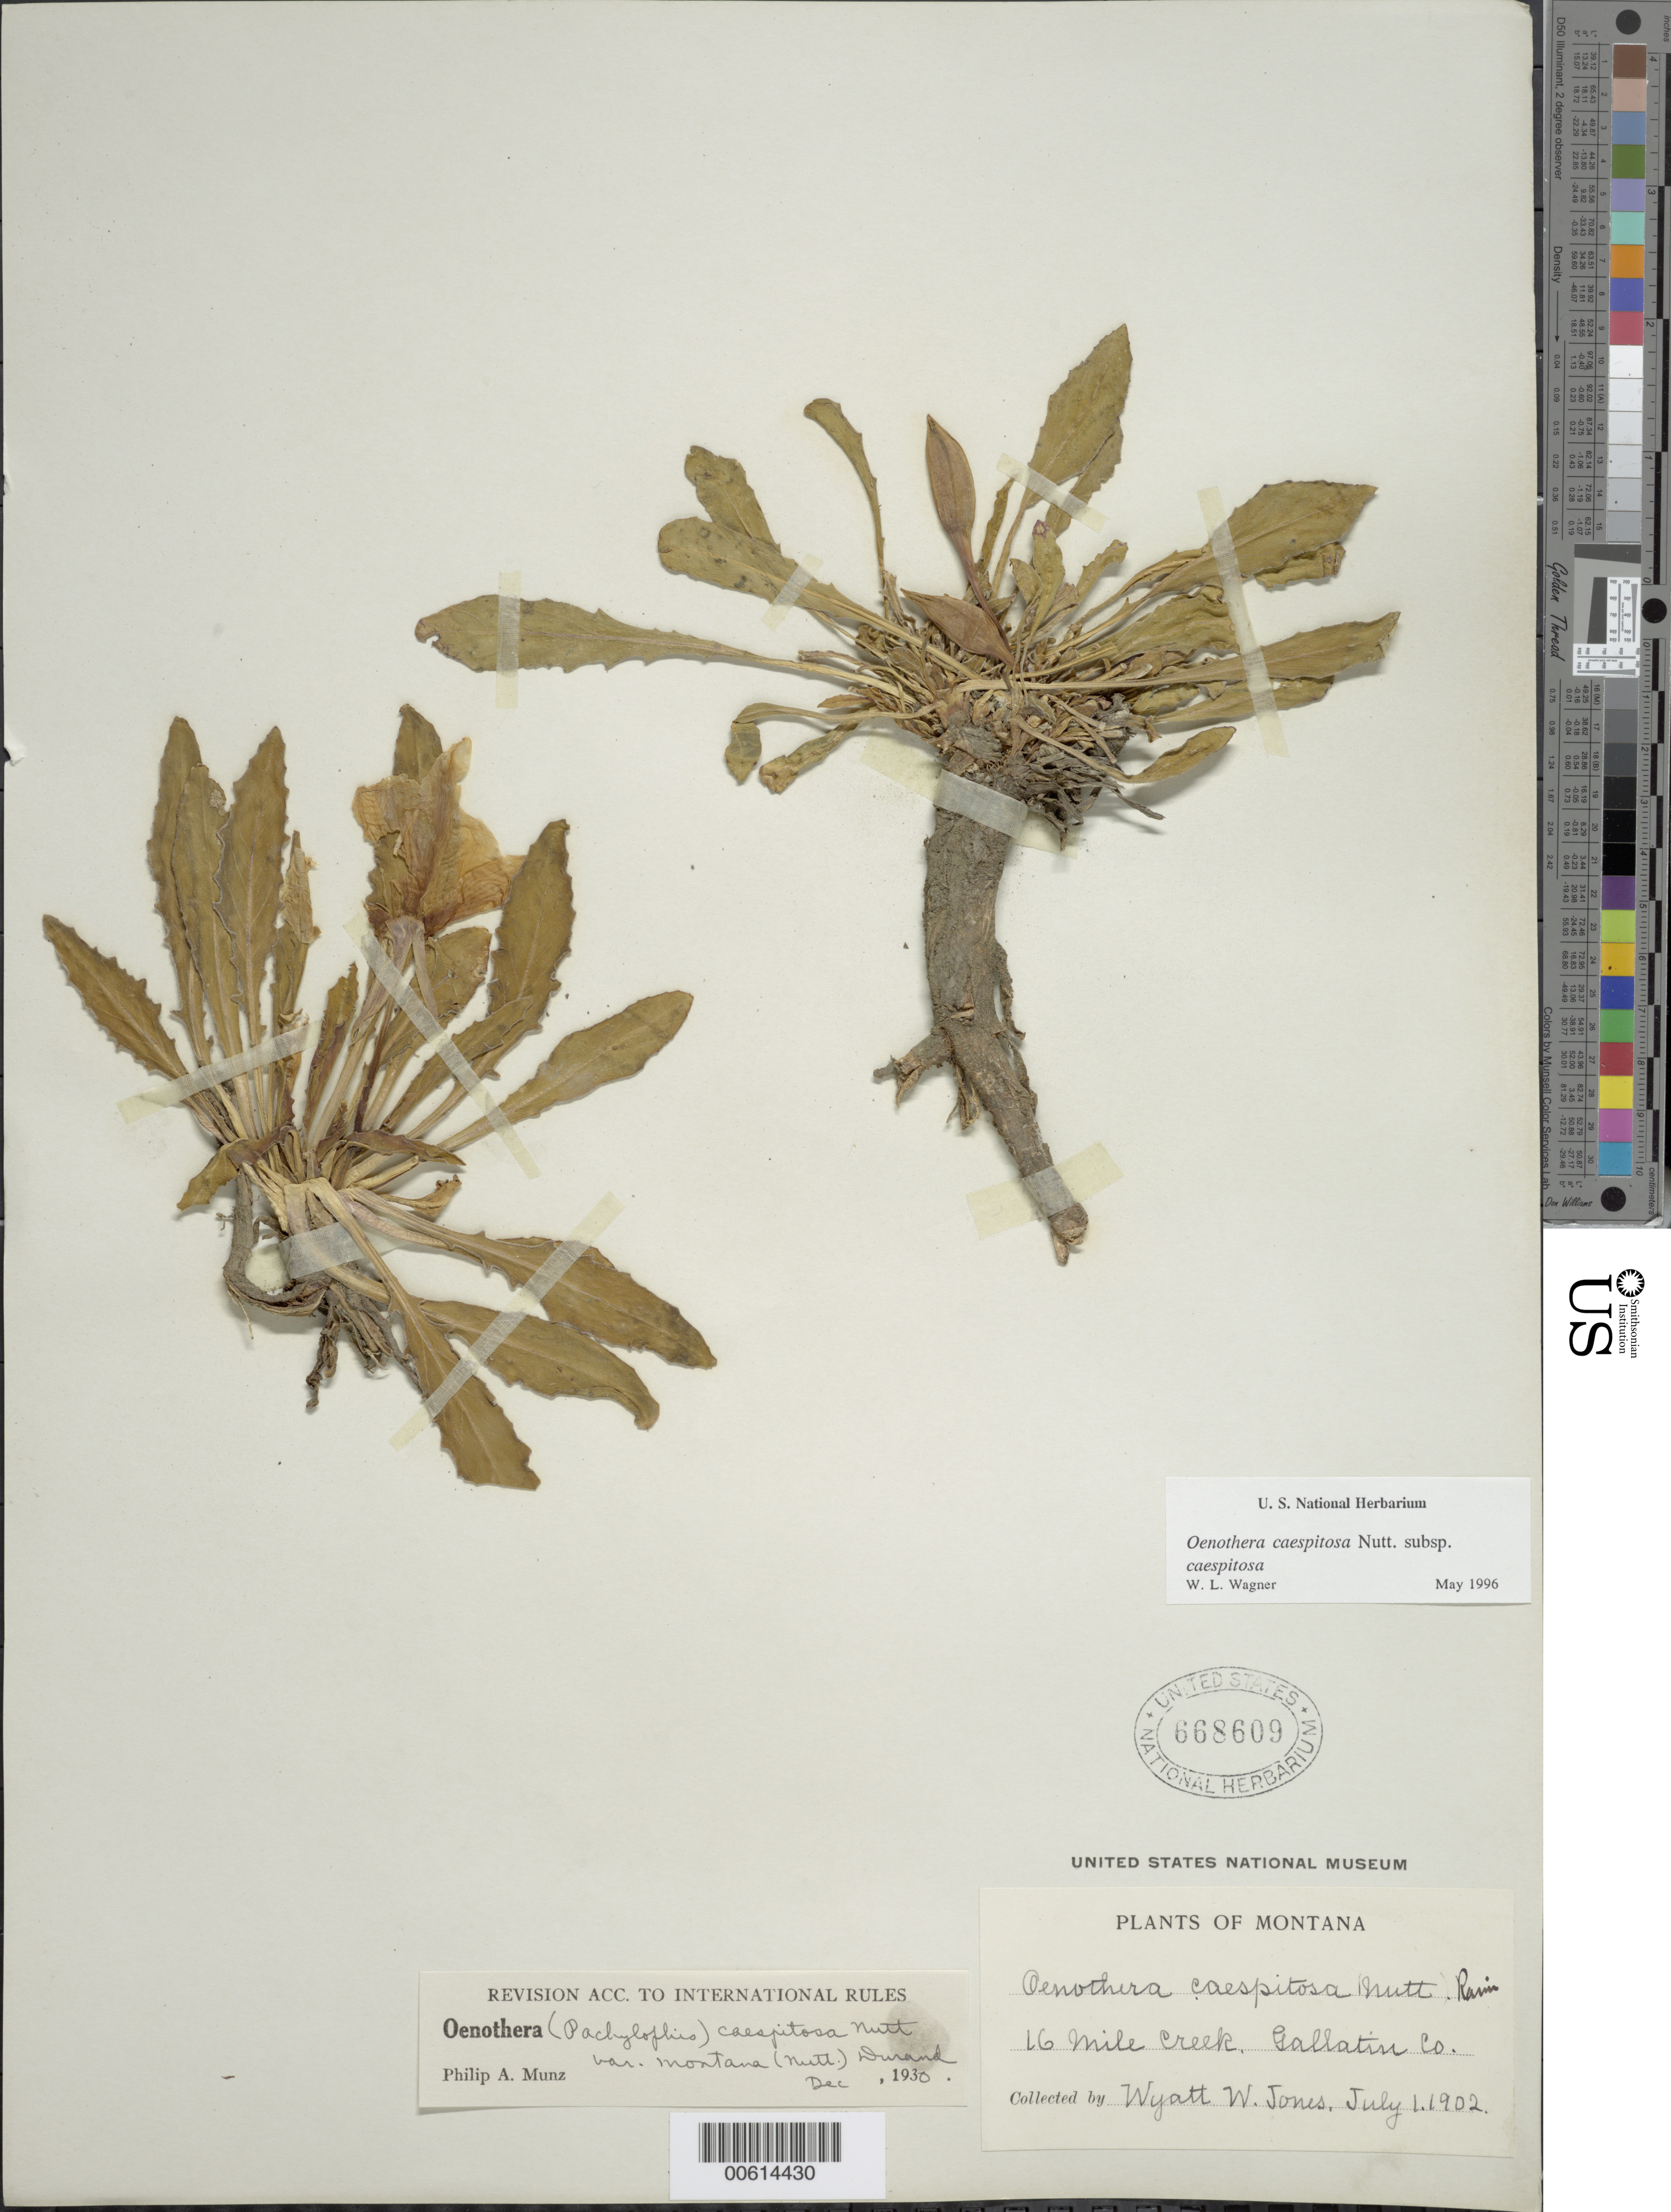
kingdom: Plantae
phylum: Tracheophyta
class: Magnoliopsida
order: Myrtales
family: Onagraceae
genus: Oenothera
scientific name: Oenothera cespitosa subsp. cespitosa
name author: Nutt.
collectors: W. W. Jones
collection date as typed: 01 Jul 1902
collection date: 1902-07-01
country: United States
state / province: Montana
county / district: Gallatin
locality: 16 Mile Creek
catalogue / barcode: US 668609